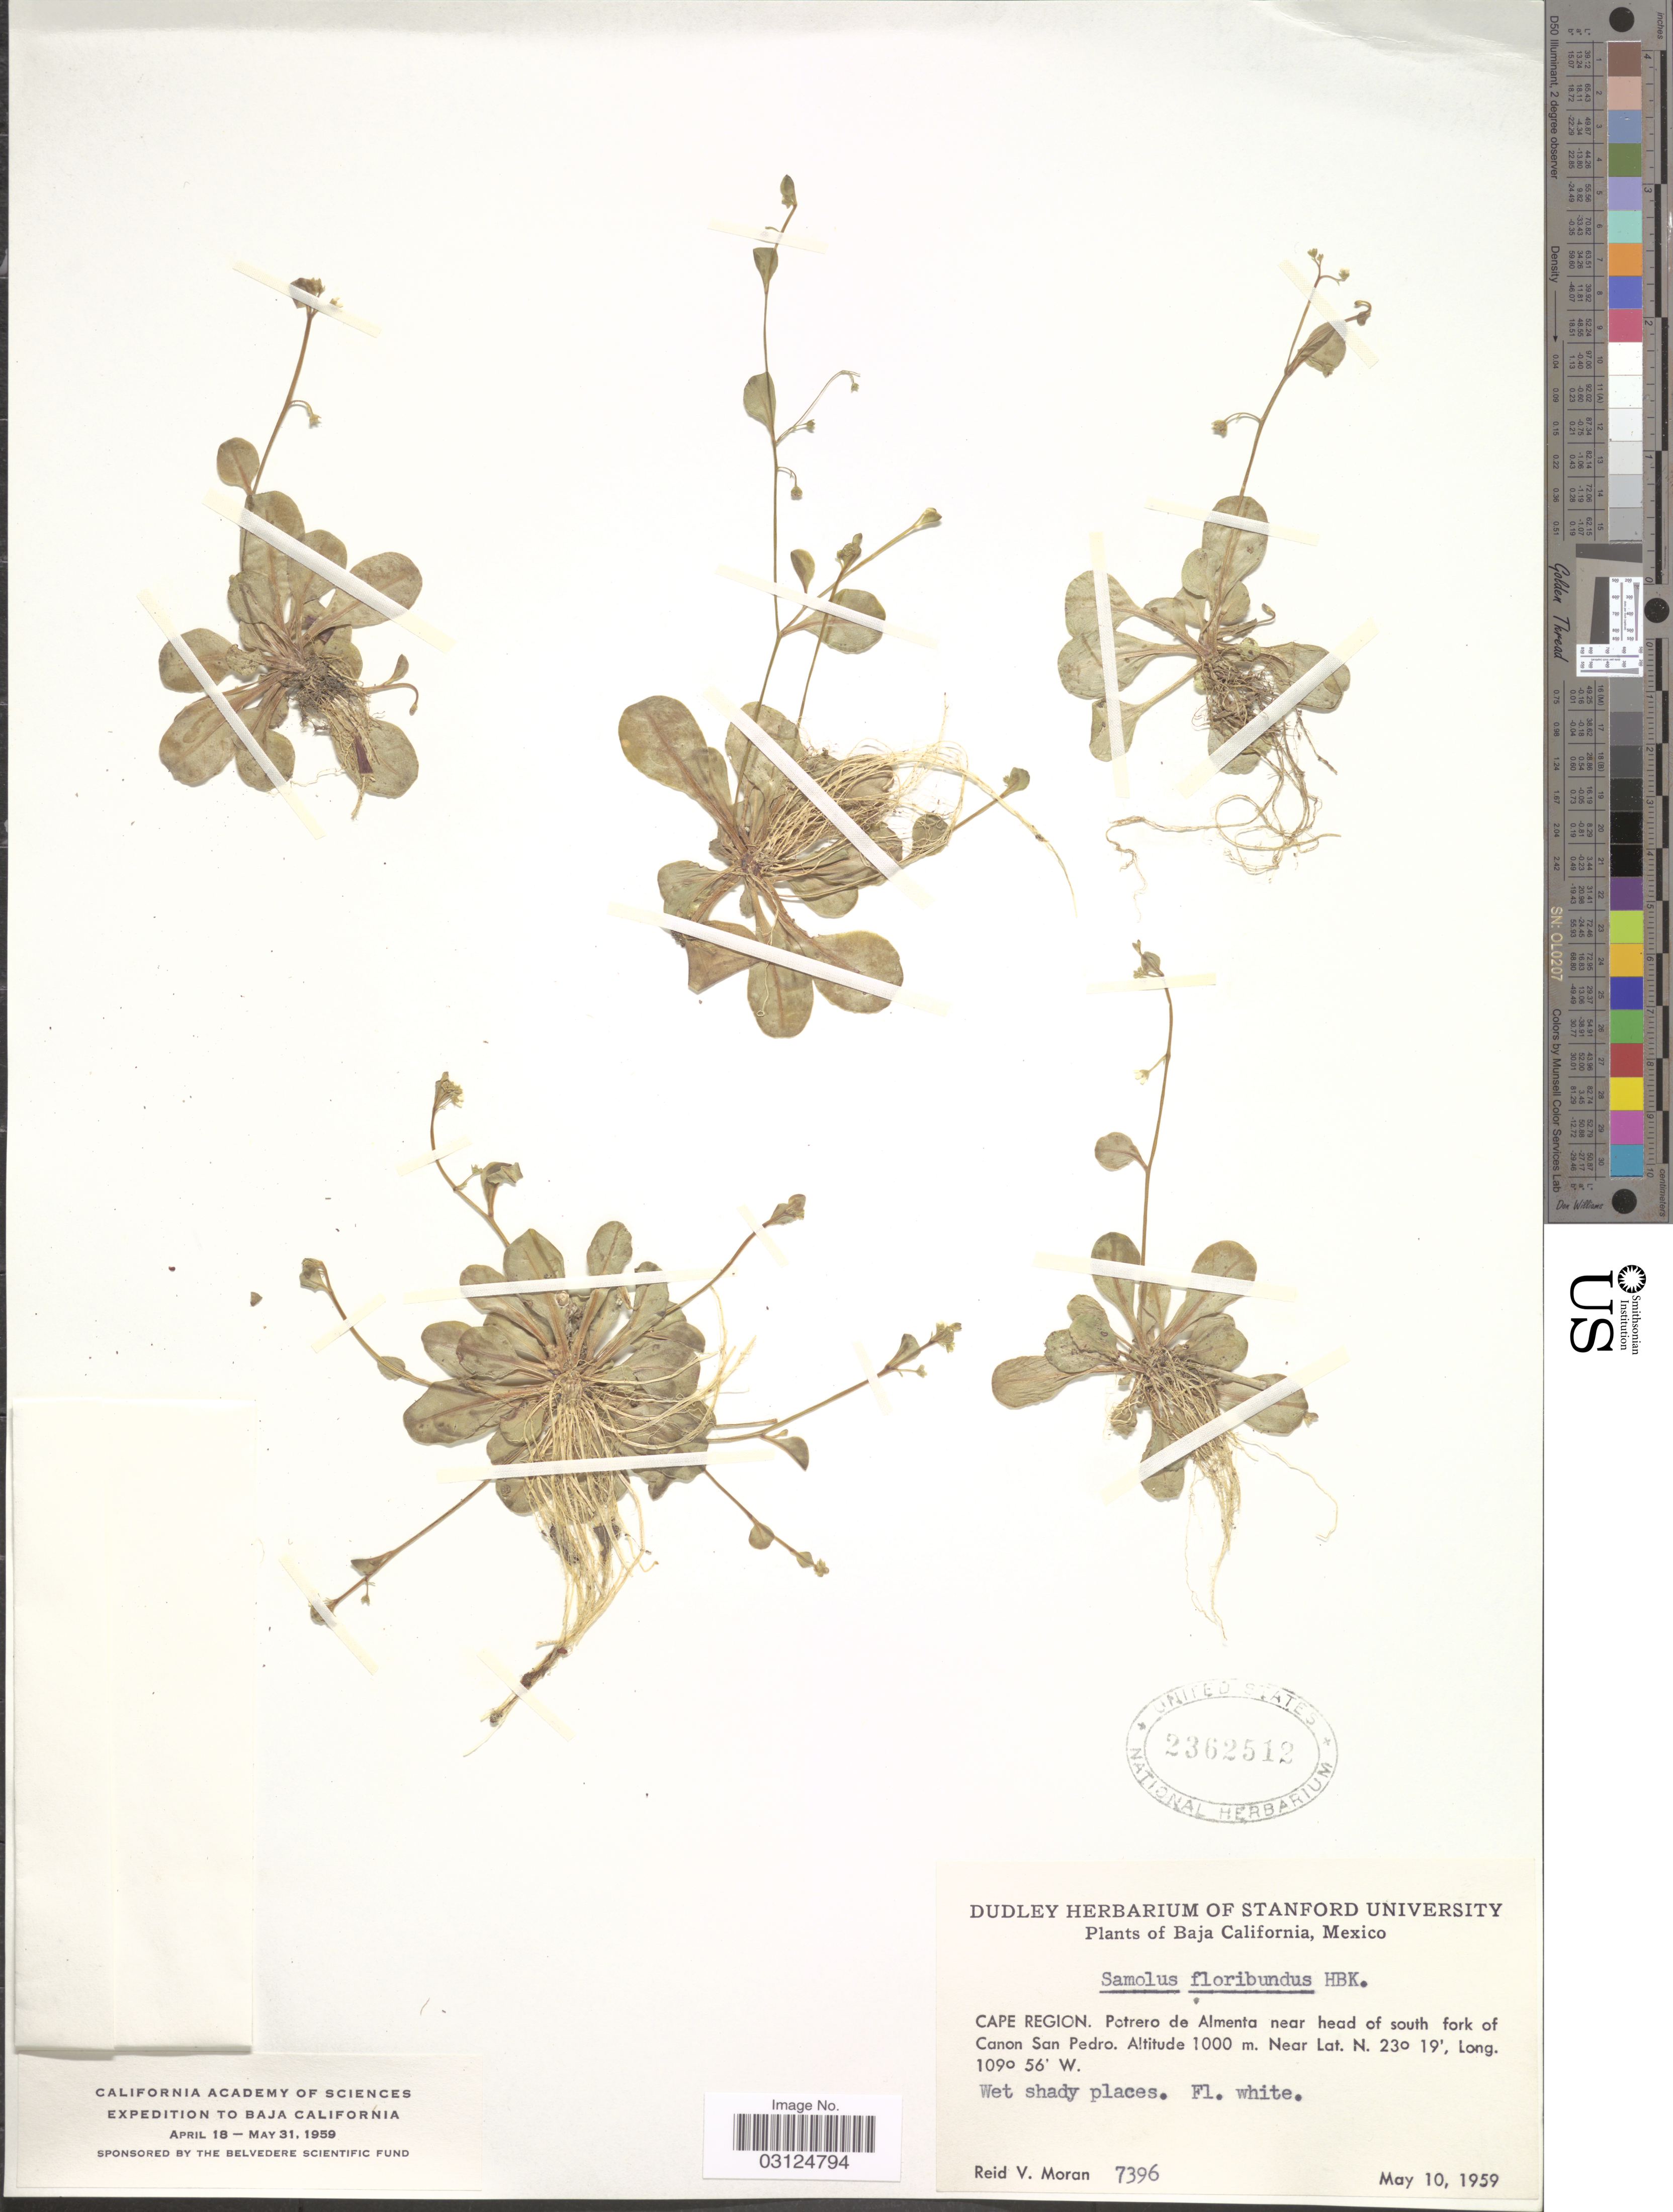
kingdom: Plantae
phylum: Tracheophyta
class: Magnoliopsida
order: Ericales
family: Primulaceae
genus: Samolus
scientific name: Samolus valerandi var. floribundus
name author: (Kunth) R. Knuth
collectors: R. V. Moran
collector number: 7396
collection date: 1959-05-10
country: Mexico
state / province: Baja California Sur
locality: Cape Region. Potrero de Almenta near head of south fork of Canon San Pedro.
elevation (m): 1000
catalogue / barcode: US 2362512